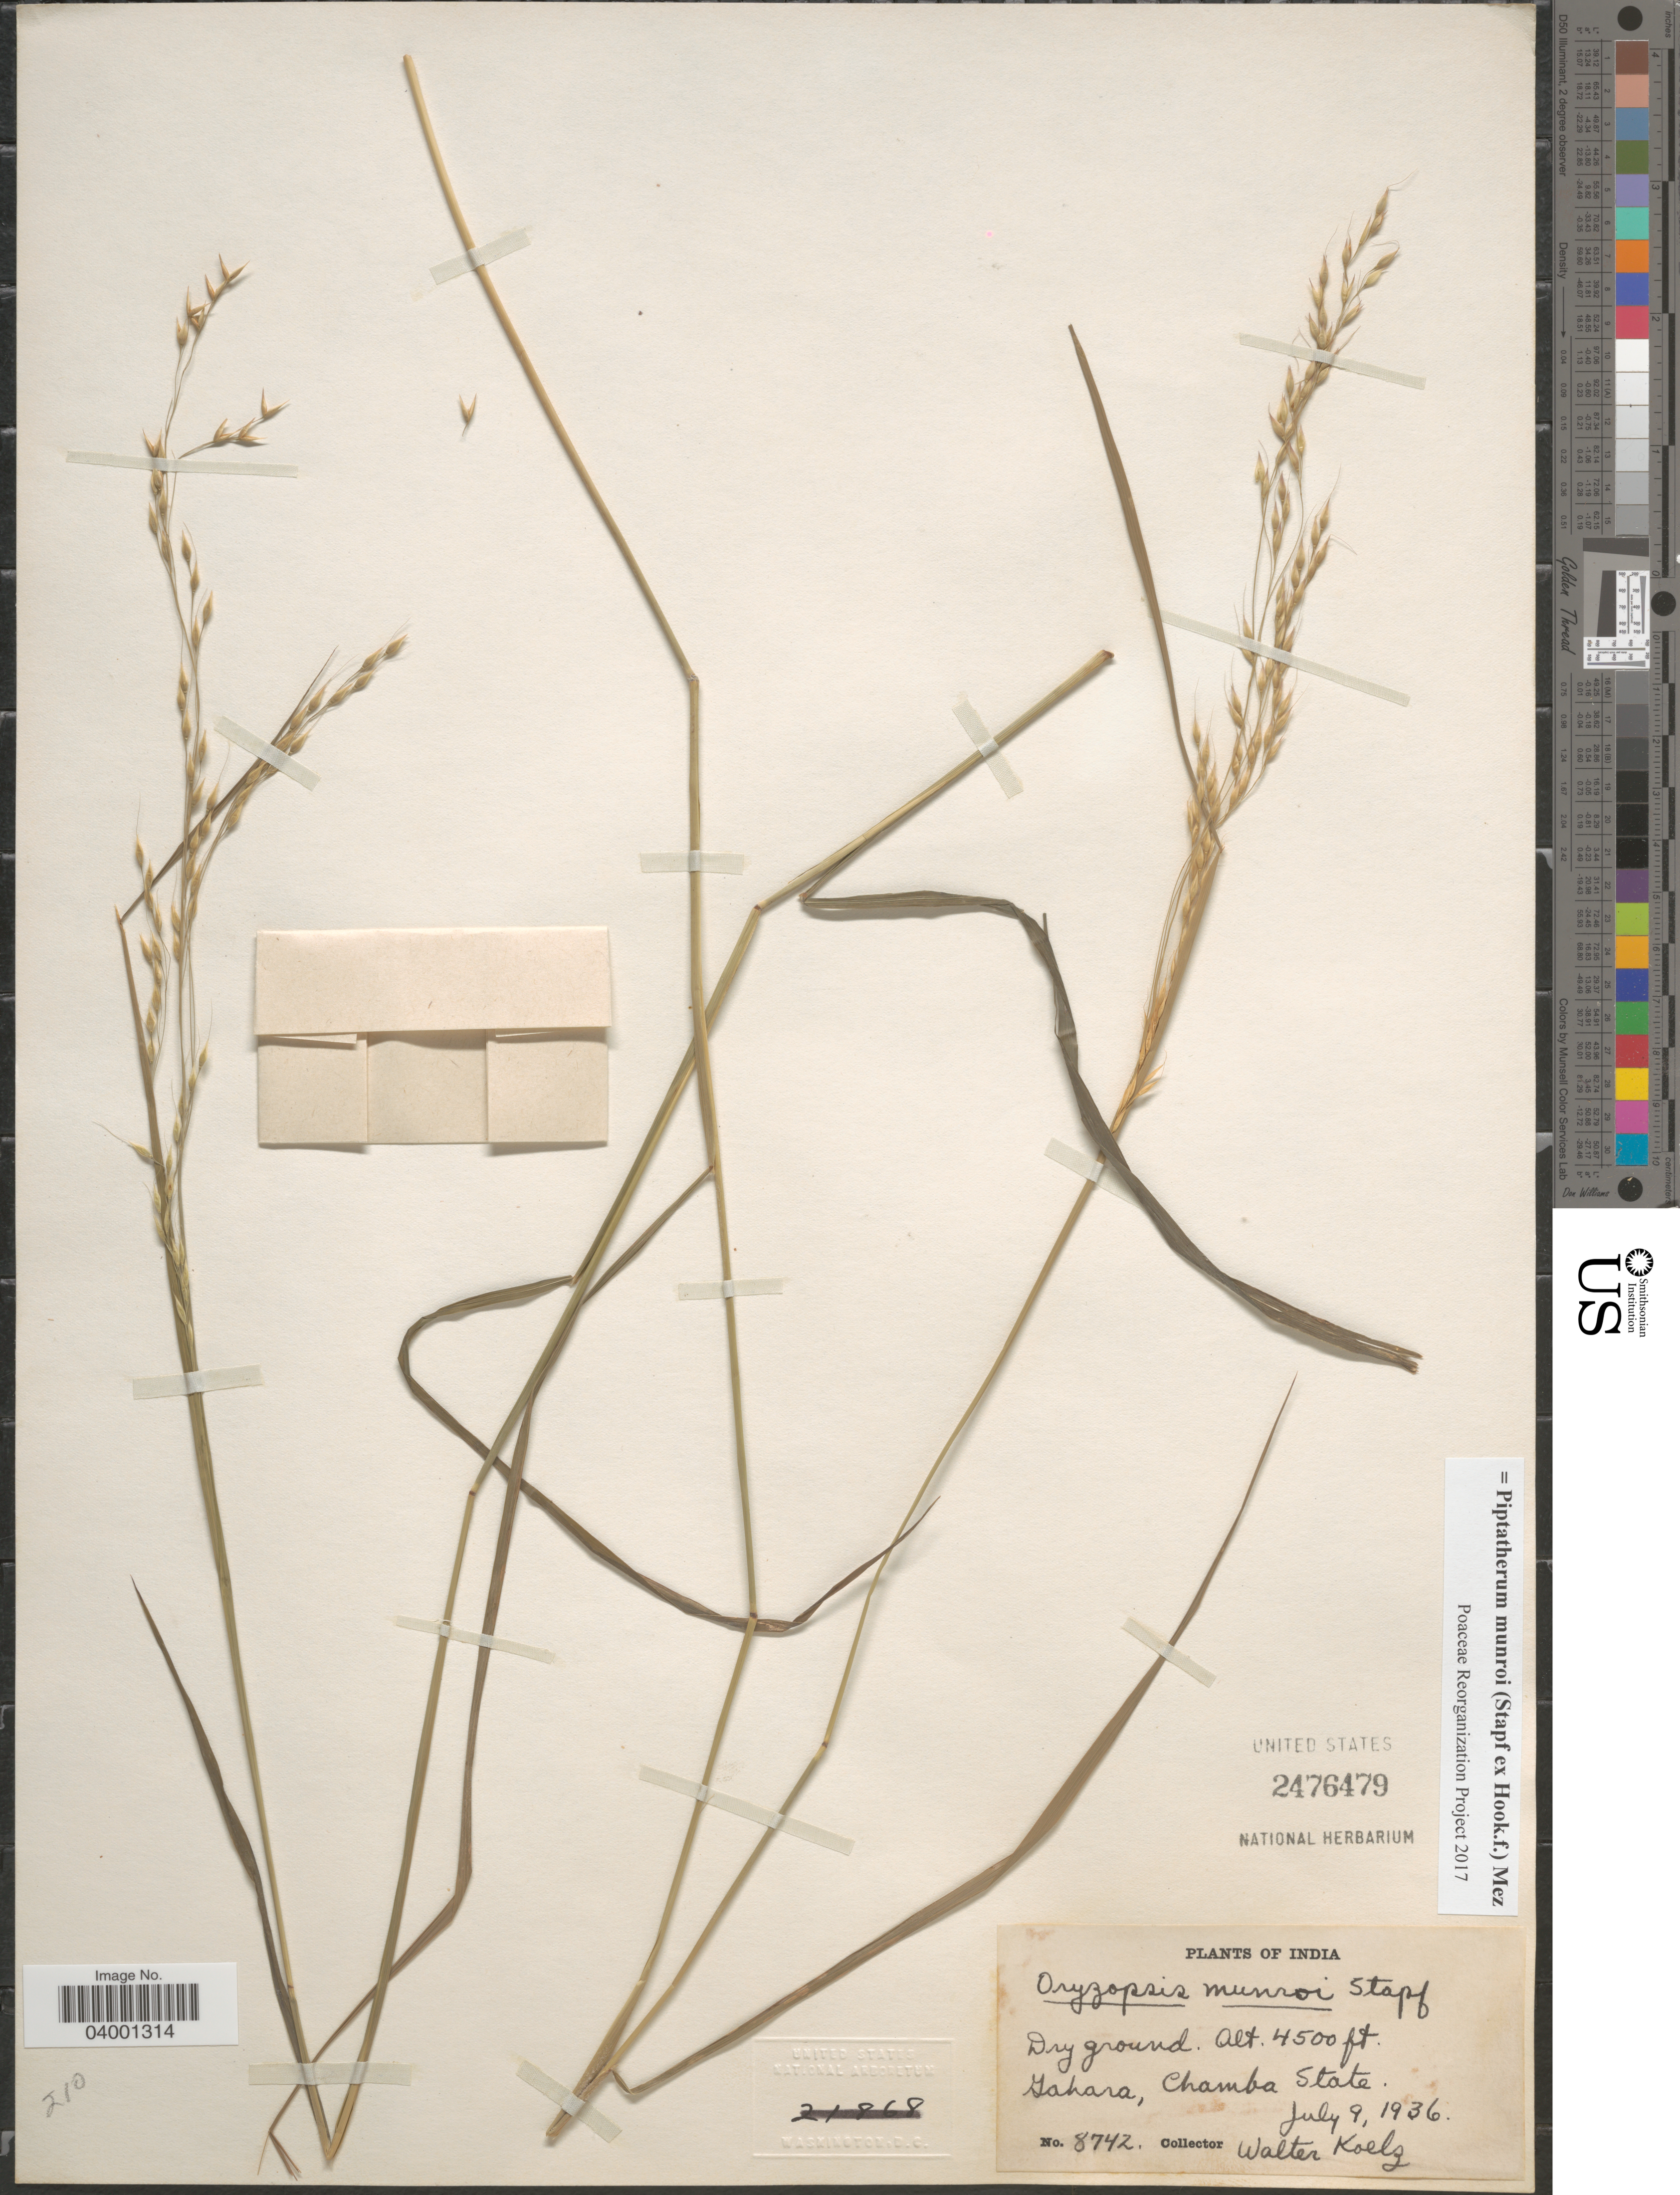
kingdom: Plantae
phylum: Tracheophyta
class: Liliopsida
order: Poales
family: Poaceae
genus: Piptatherum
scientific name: Piptatherum munroi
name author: (Stapf) Mez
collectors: W. N. Koelz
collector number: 8742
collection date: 1936-07-09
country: India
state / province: Himachal Pradesh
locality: Gahara, Chamba State.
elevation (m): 1372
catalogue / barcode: US 2476479